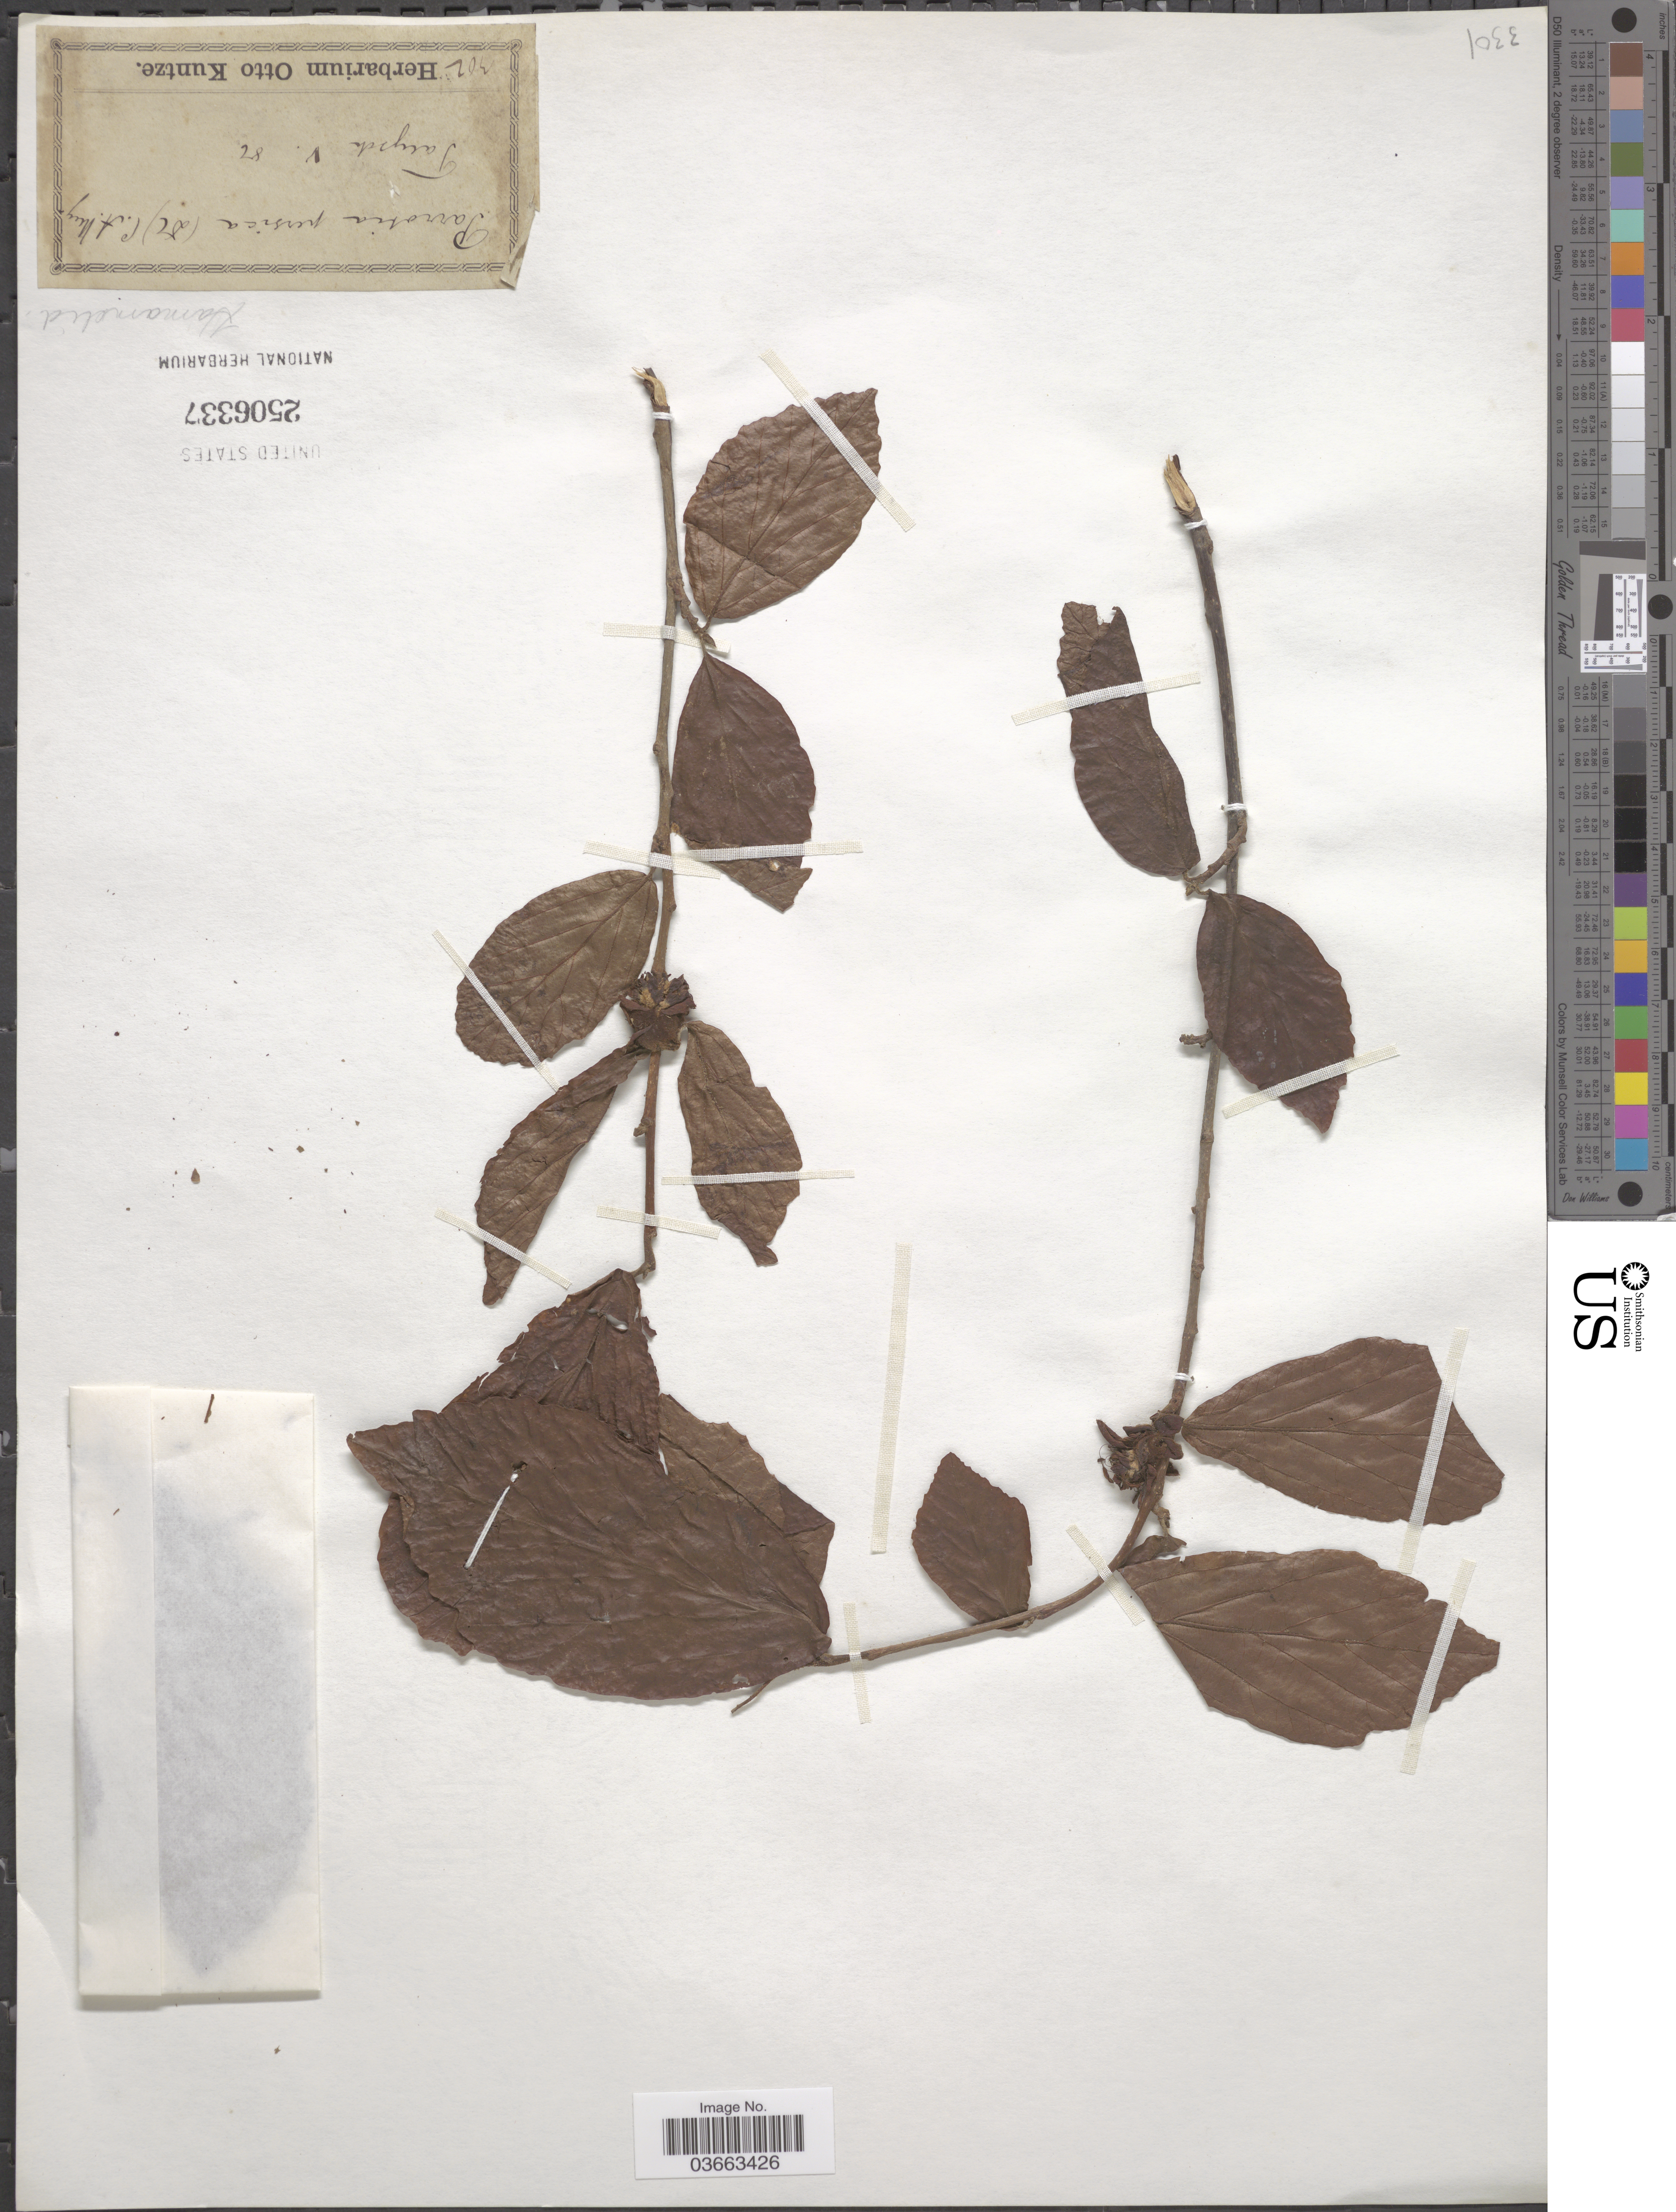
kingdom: Plantae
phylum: Tracheophyta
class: Magnoliopsida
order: Saxifragales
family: Hamamelidaceae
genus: Parrotia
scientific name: Parrotia persica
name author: C.A. Mey.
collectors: ex herb. Otto Kuntze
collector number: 302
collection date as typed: Transcribed d/m/y: /5/86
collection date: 1886-05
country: Azerbaijan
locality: Talysch*.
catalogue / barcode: US 2506337